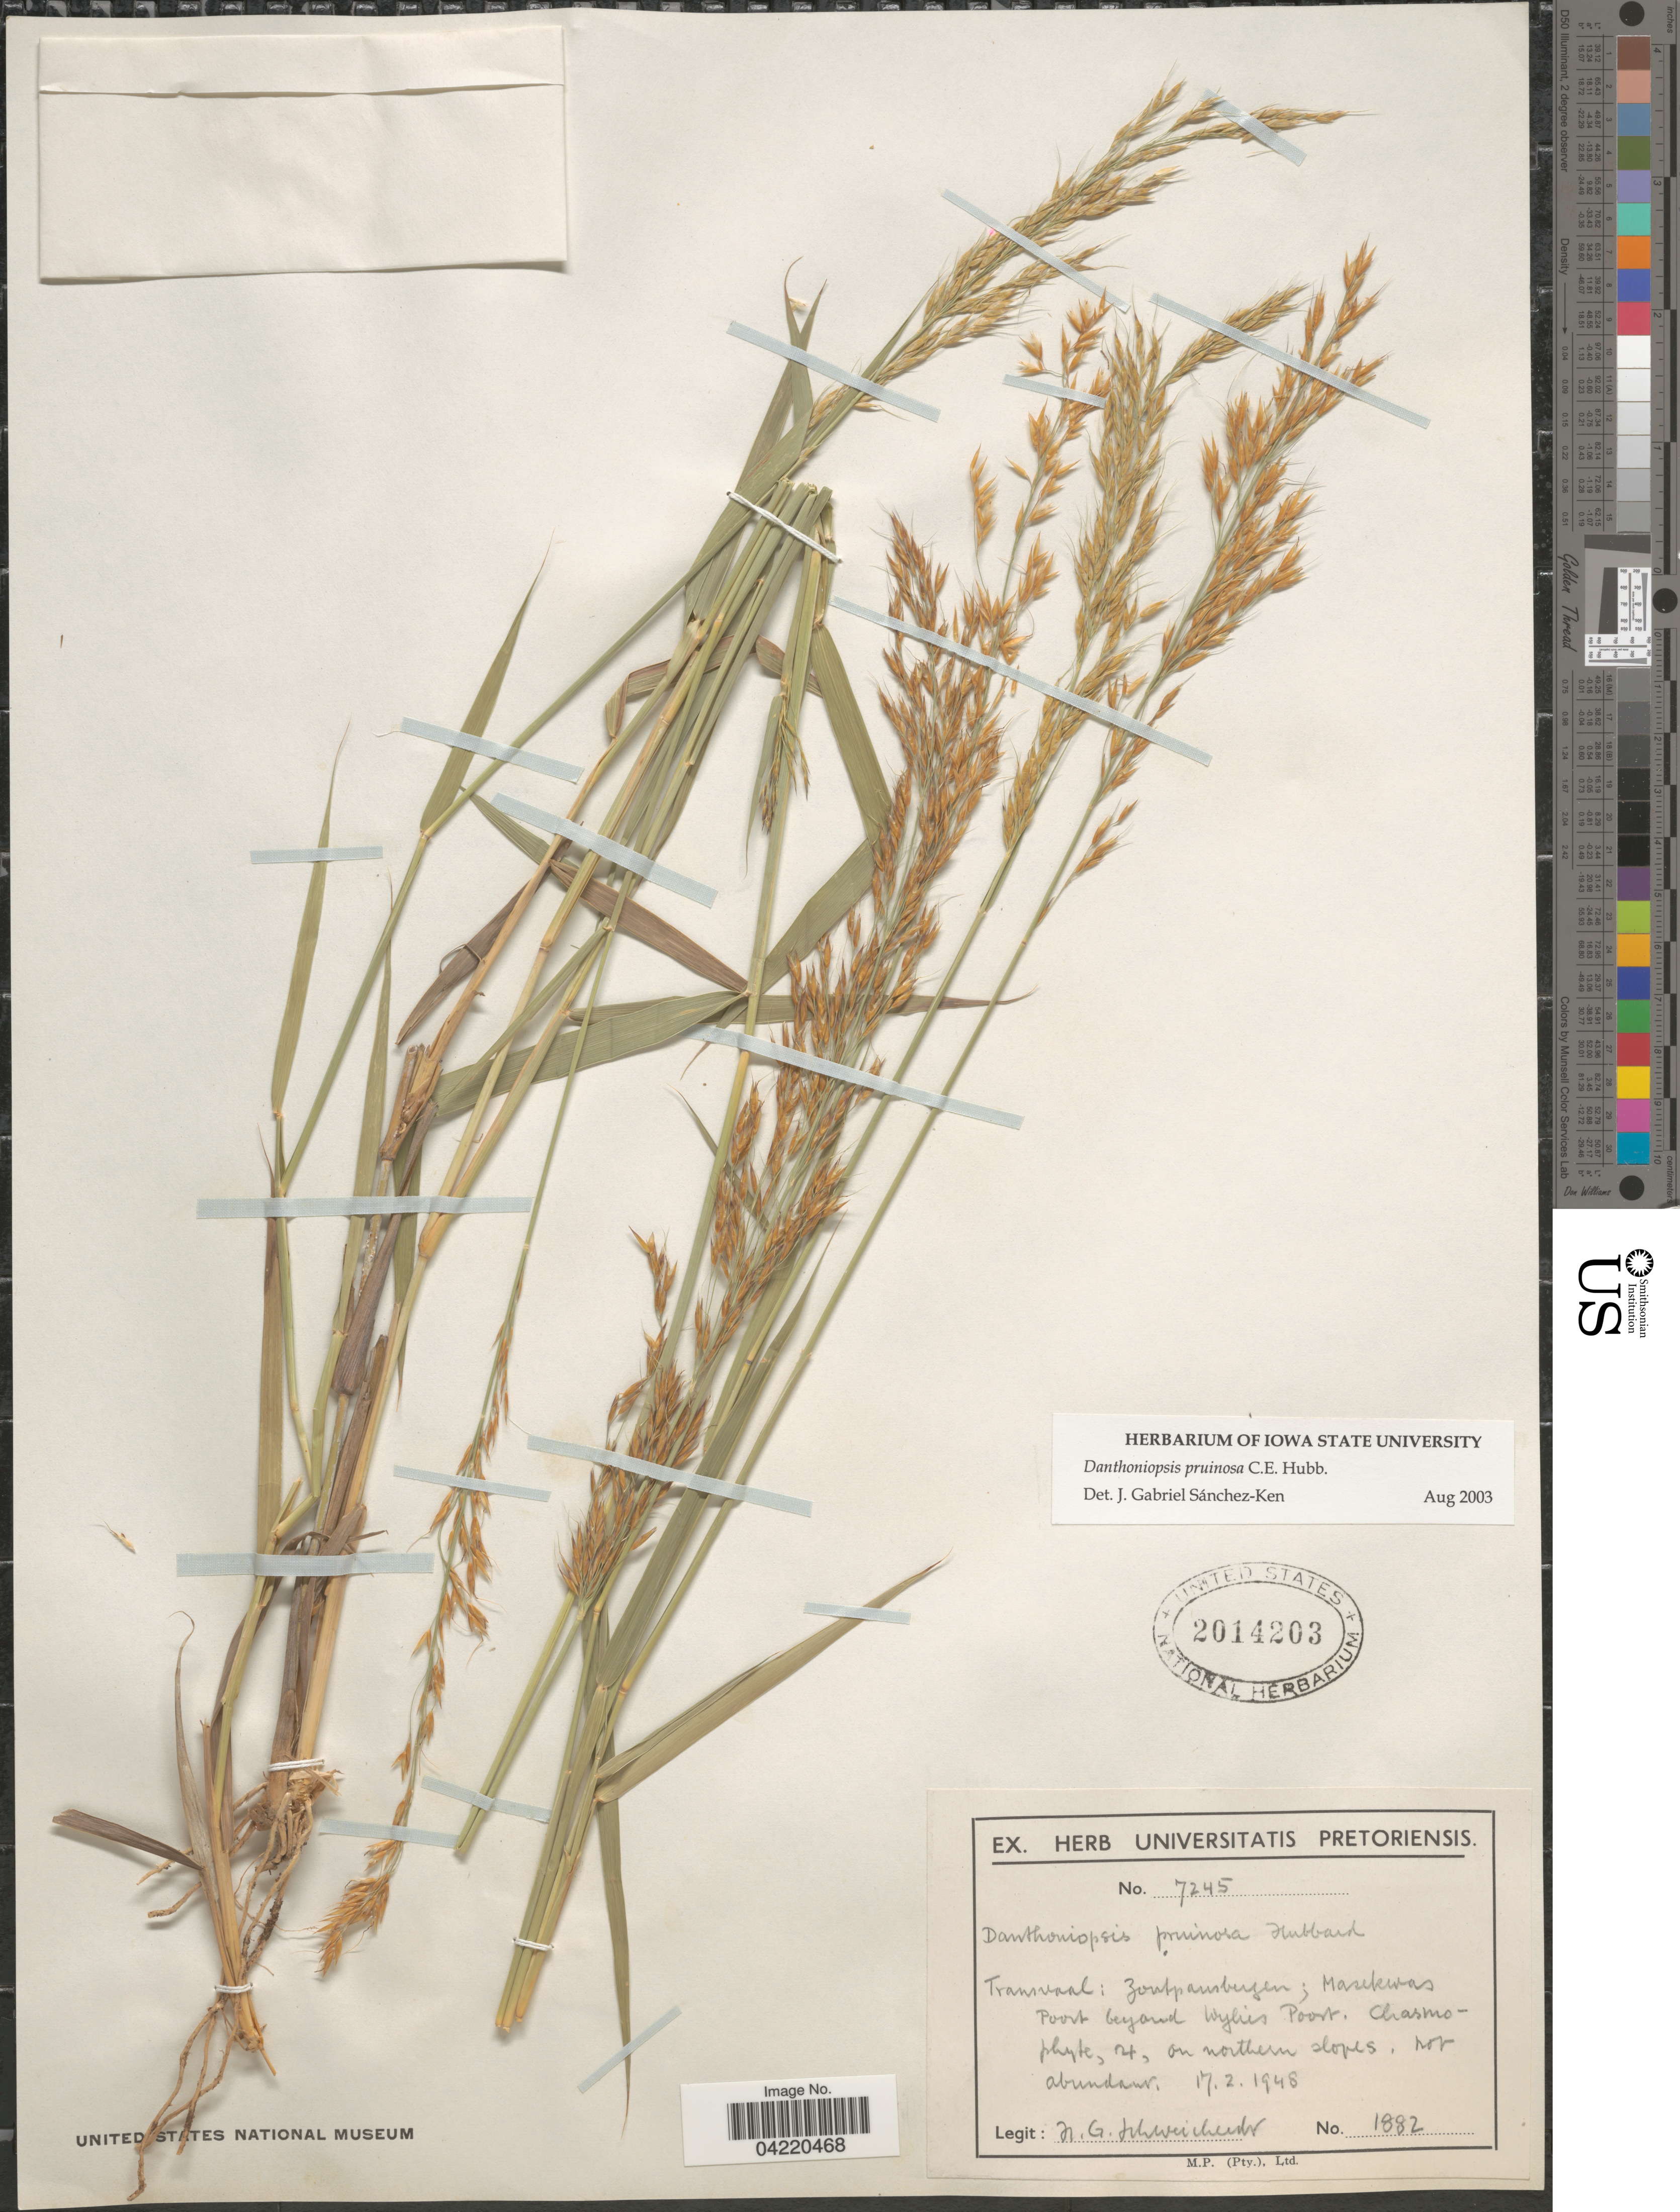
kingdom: Plantae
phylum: Tracheophyta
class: Liliopsida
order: Poales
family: Poaceae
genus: Danthoniopsis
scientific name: Danthoniopsis pruinosa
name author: C. E. Hubb.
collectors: H. Schweickerdt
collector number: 1882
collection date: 1948-02-17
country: South Africa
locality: Transvaal: Zoutpansbergen; Masekwas Poort beyond Wylies Poort. Chasmoplyte, [illegible text], on northern slopes.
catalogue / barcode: US 2014203